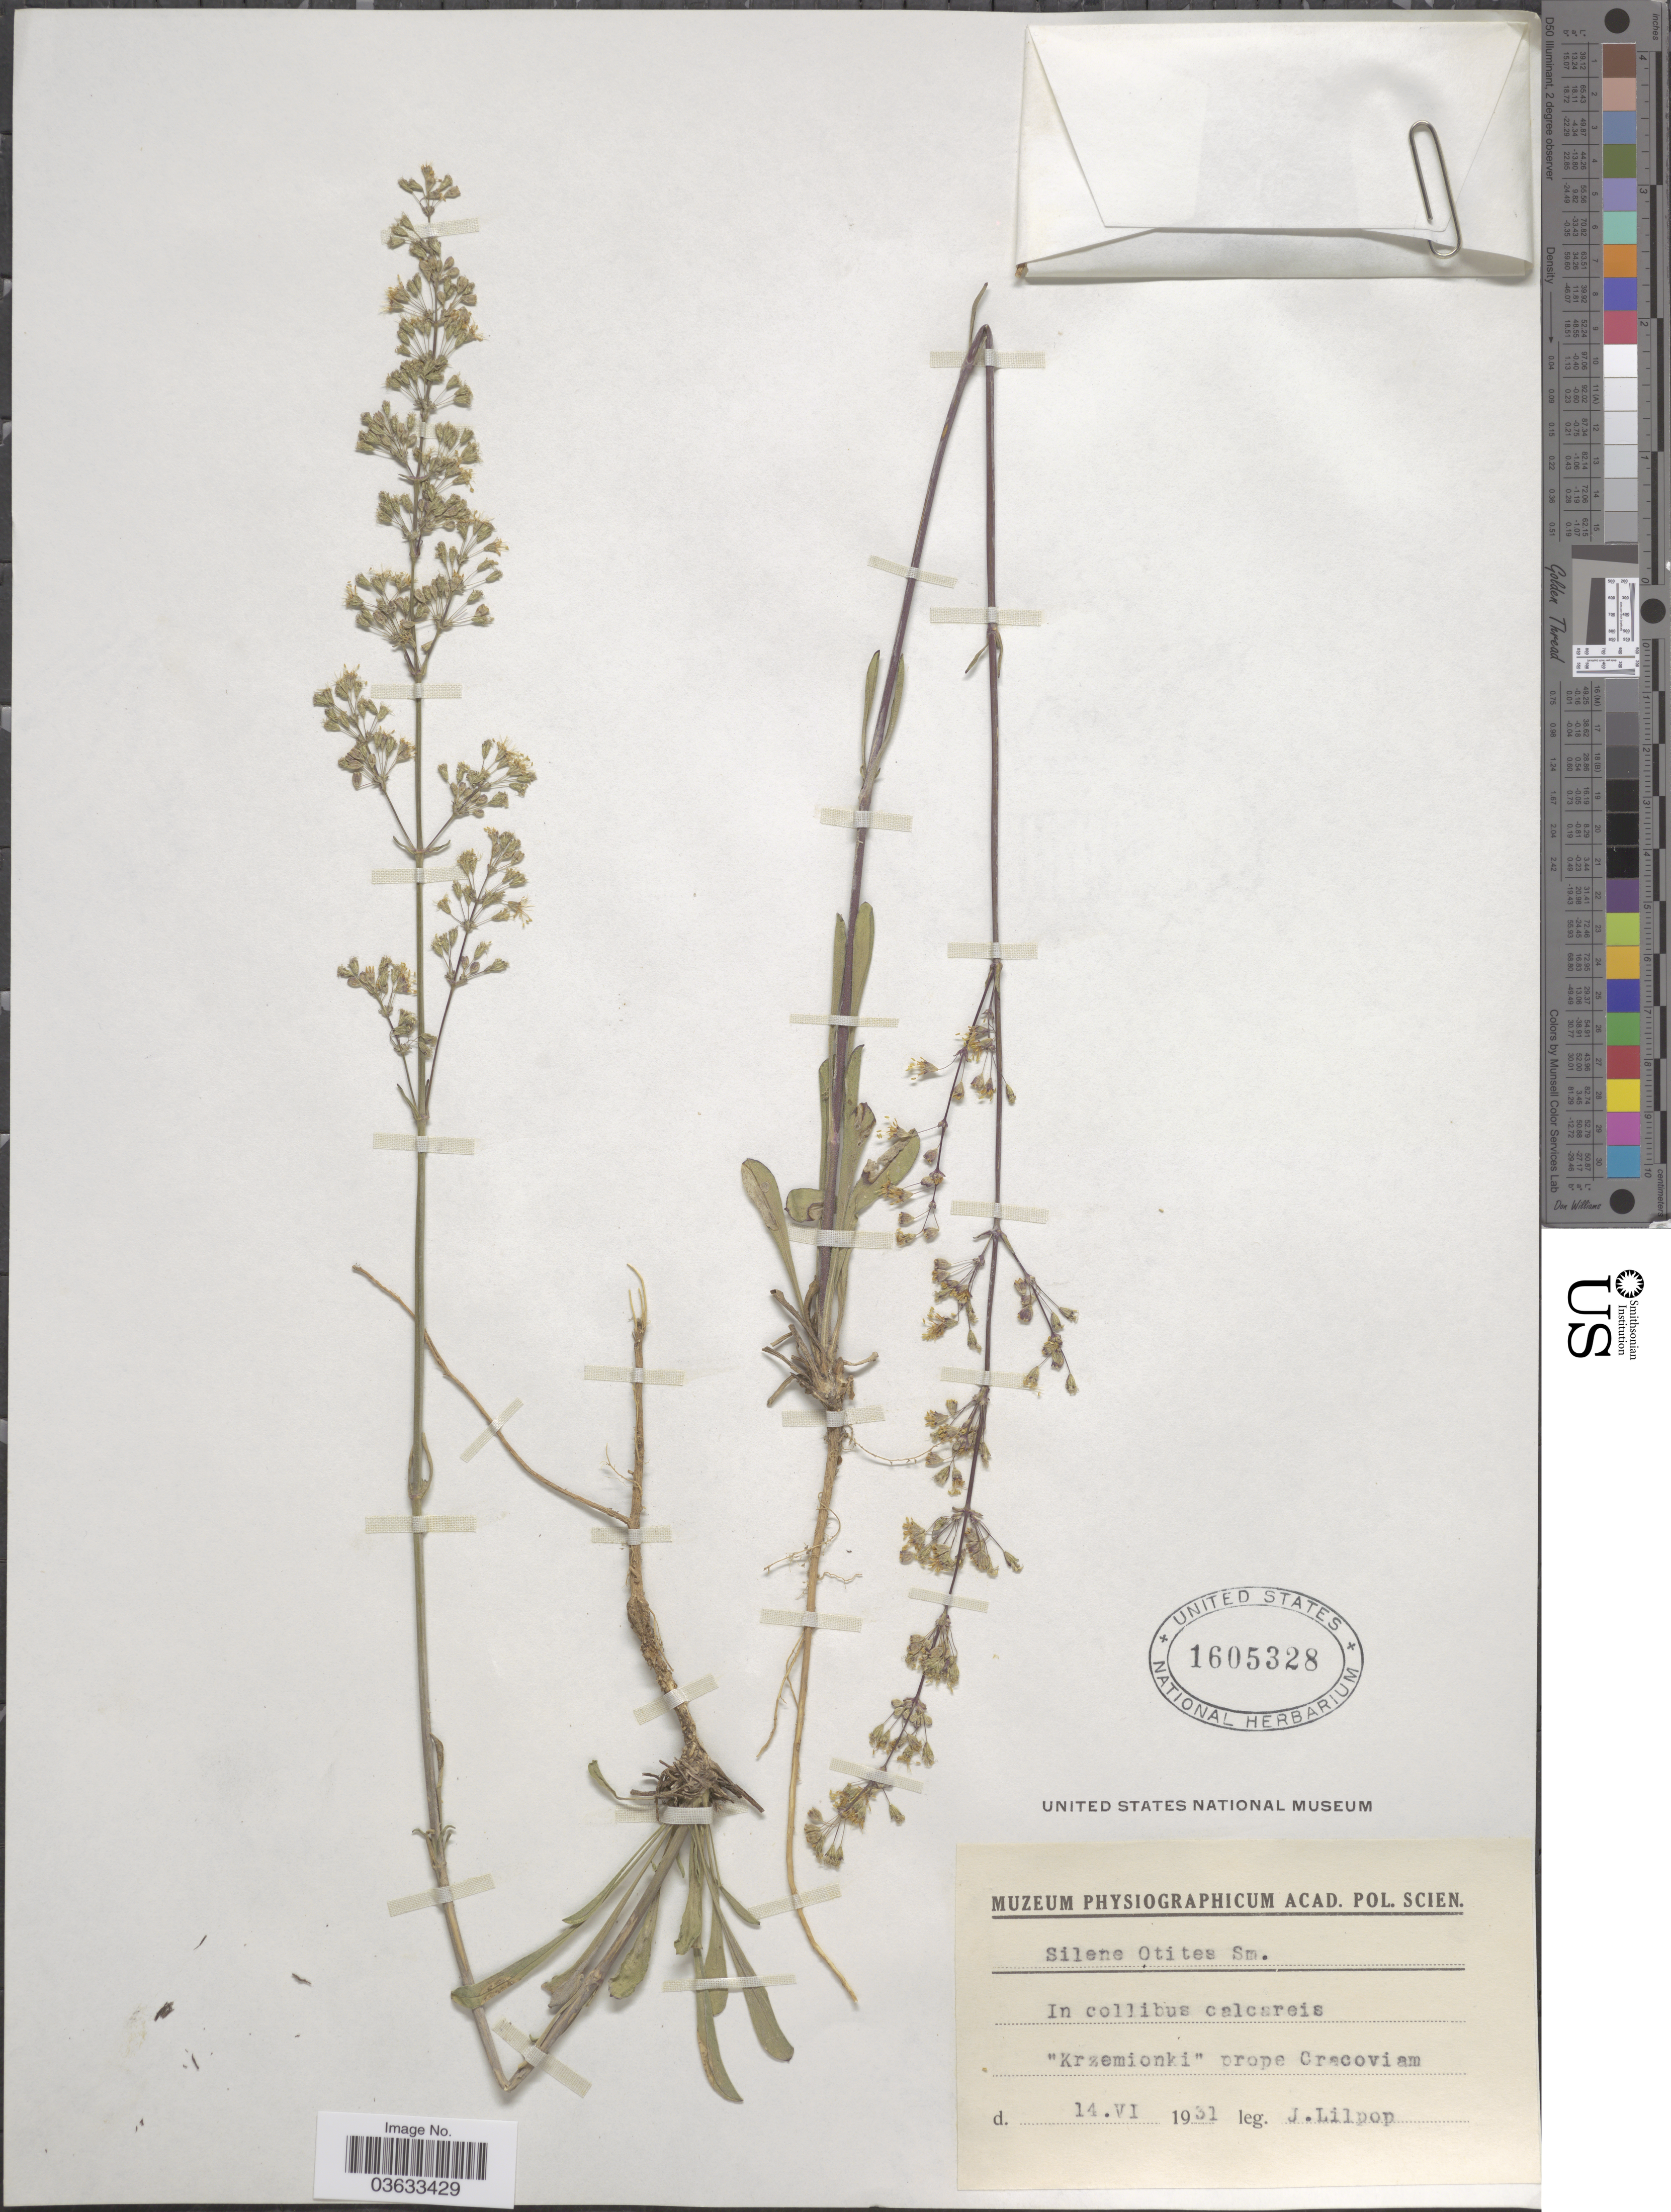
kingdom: Plantae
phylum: Tracheophyta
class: Magnoliopsida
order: Caryophyllales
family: Caryophyllaceae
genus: Silene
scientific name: Silene otites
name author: (L.) Wibel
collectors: J. Lilpop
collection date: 1931-06-14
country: Poland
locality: In collibus calcareis "Krzemionki" prope Cracoviam.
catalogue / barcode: US 1605328